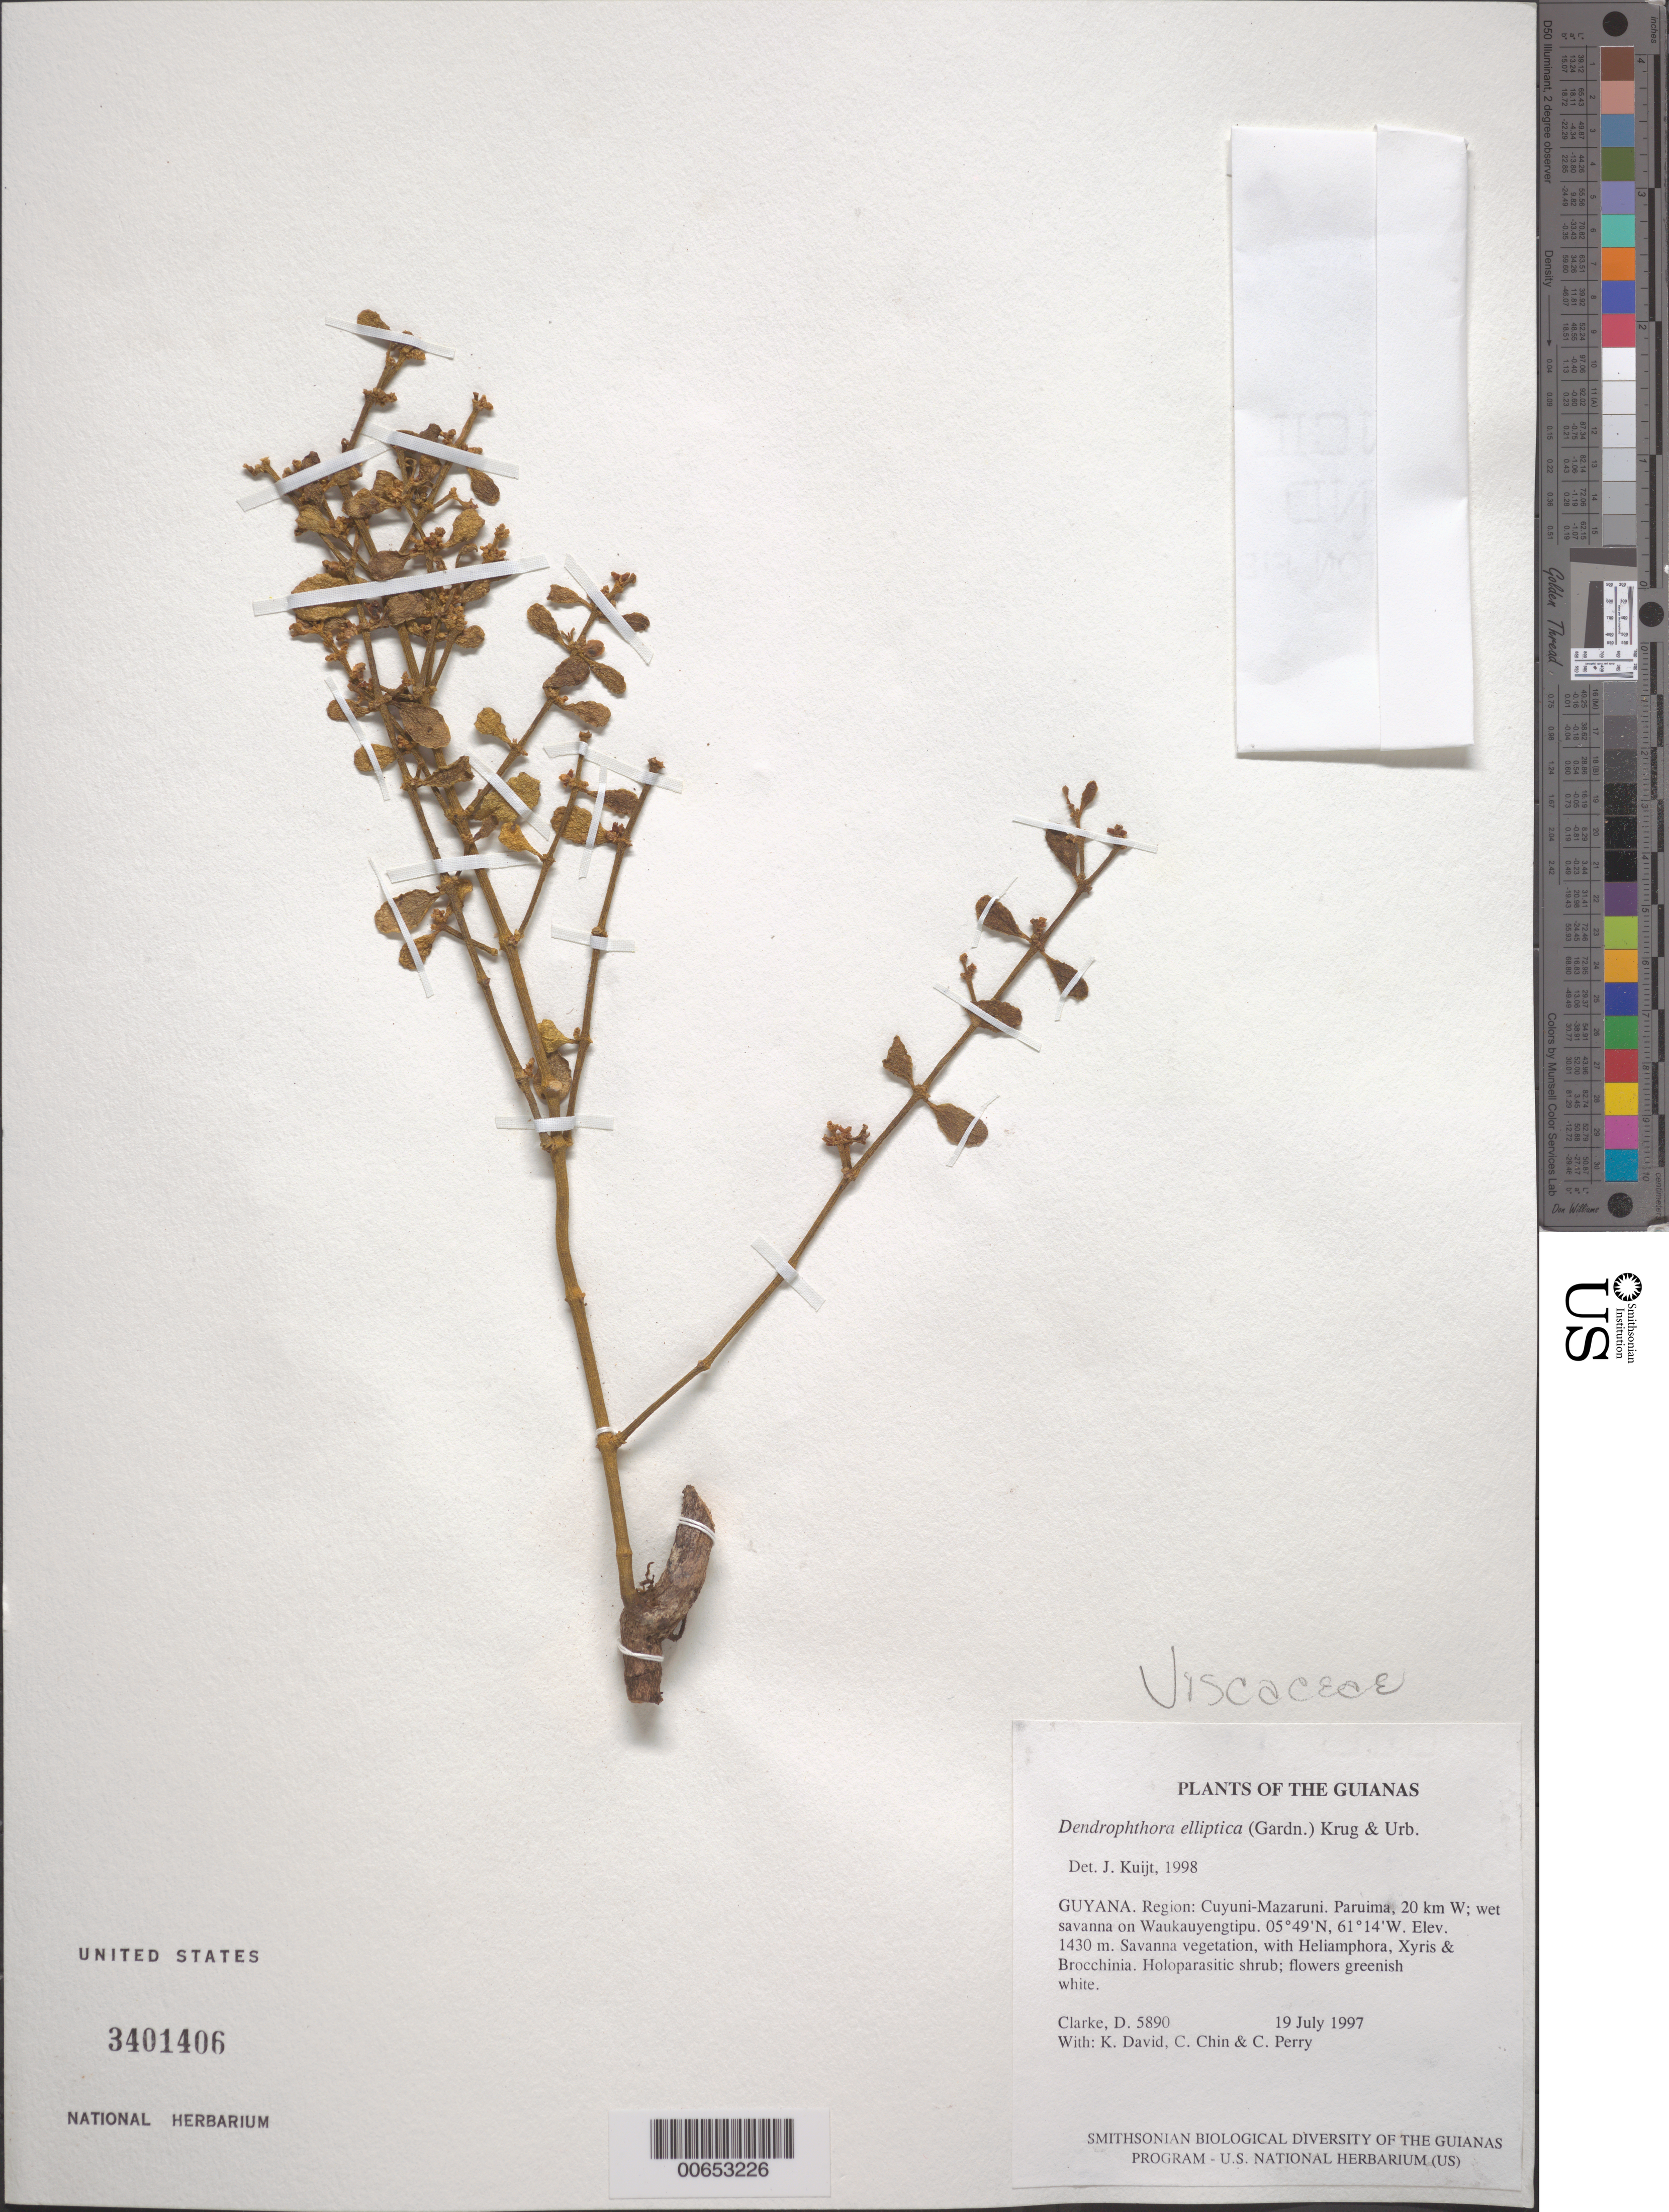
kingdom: Plantae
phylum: Tracheophyta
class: Magnoliopsida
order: Santalales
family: Viscaceae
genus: Dendrophthora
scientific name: Dendrophthora elliptica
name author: (Gardner) Krug & Urb.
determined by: Kuijt, Job, (CANADA)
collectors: H. D. Clarke, K. David, C. Chin & C. Perry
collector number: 5890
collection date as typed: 19 July 1997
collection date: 1997-07-19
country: Guyana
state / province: Cuyuni-Mazaruni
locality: Paruima, 20 km W; wet savanna on Waukauyengtipu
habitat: Savanna vegetation, with Heliamphora, Xyris & Brocchinia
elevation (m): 1430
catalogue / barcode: US 3401406